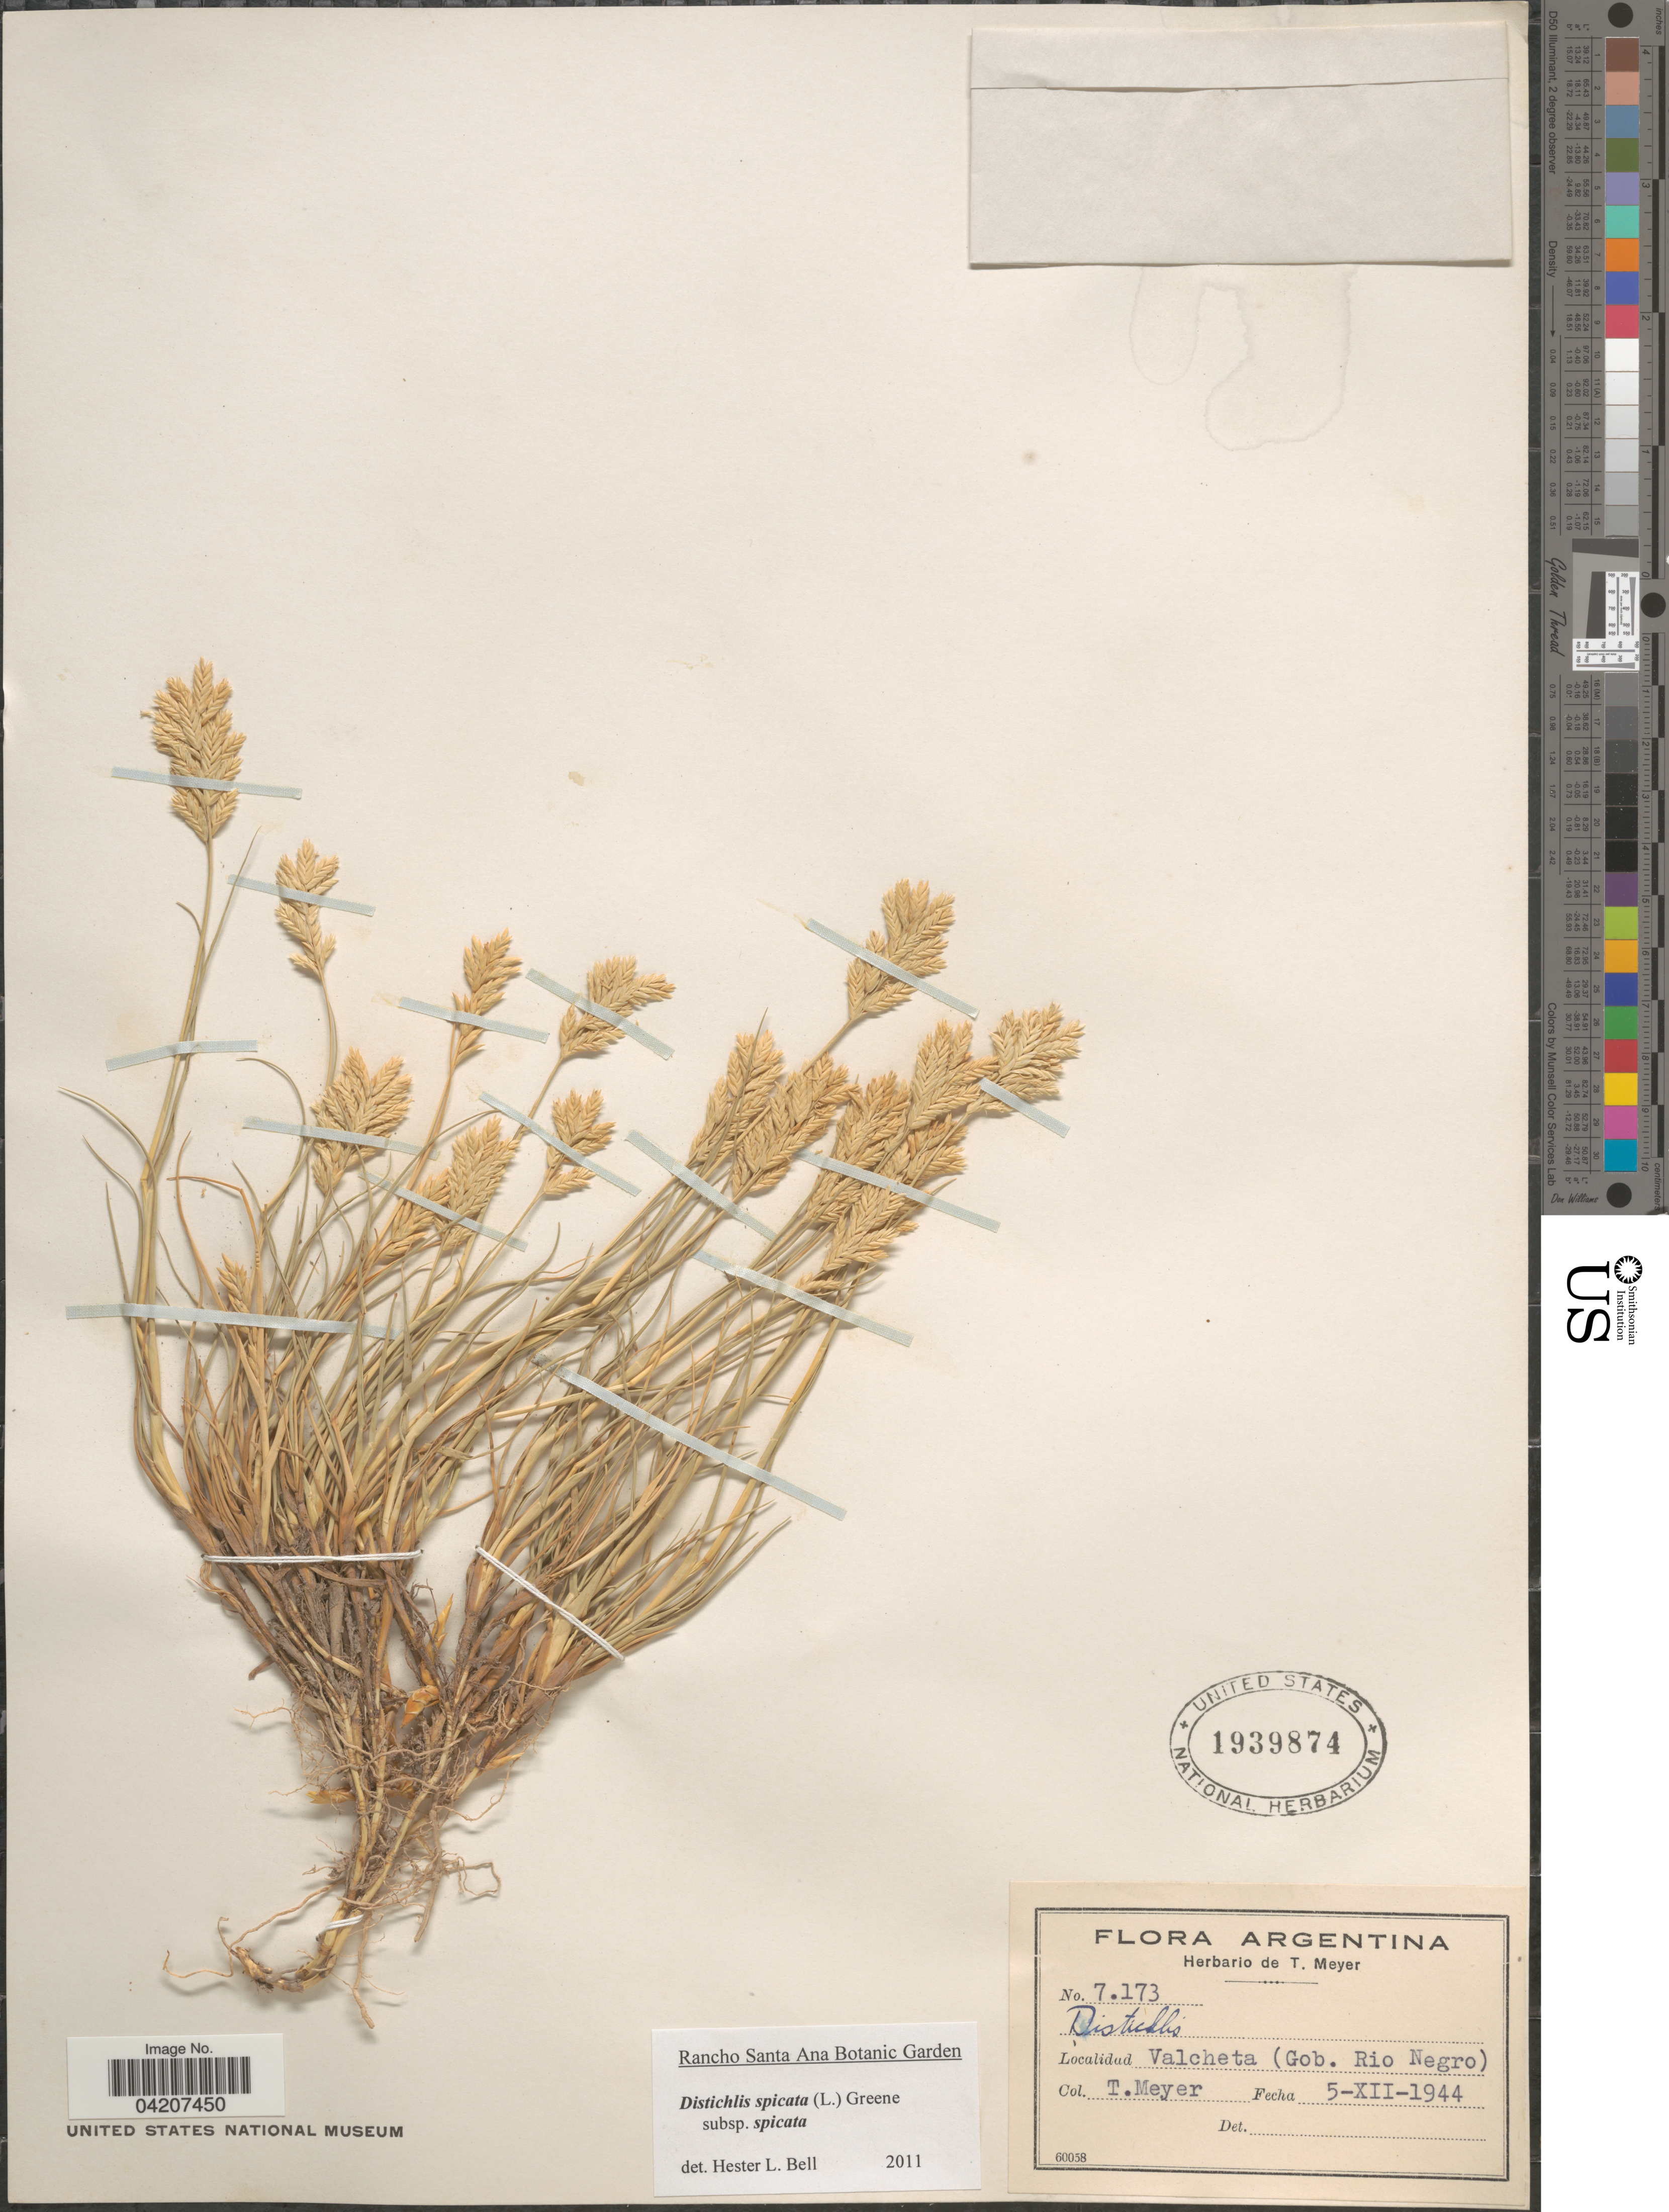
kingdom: Plantae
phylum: Tracheophyta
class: Liliopsida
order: Poales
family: Poaceae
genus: Distichlis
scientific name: Distichlis spicata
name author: (L.) Greene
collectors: T. Meyer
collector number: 7173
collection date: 1944-12-05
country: Argentina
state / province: Rio Negro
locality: Valcheta (Gob. Rio Negro).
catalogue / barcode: US 1939874